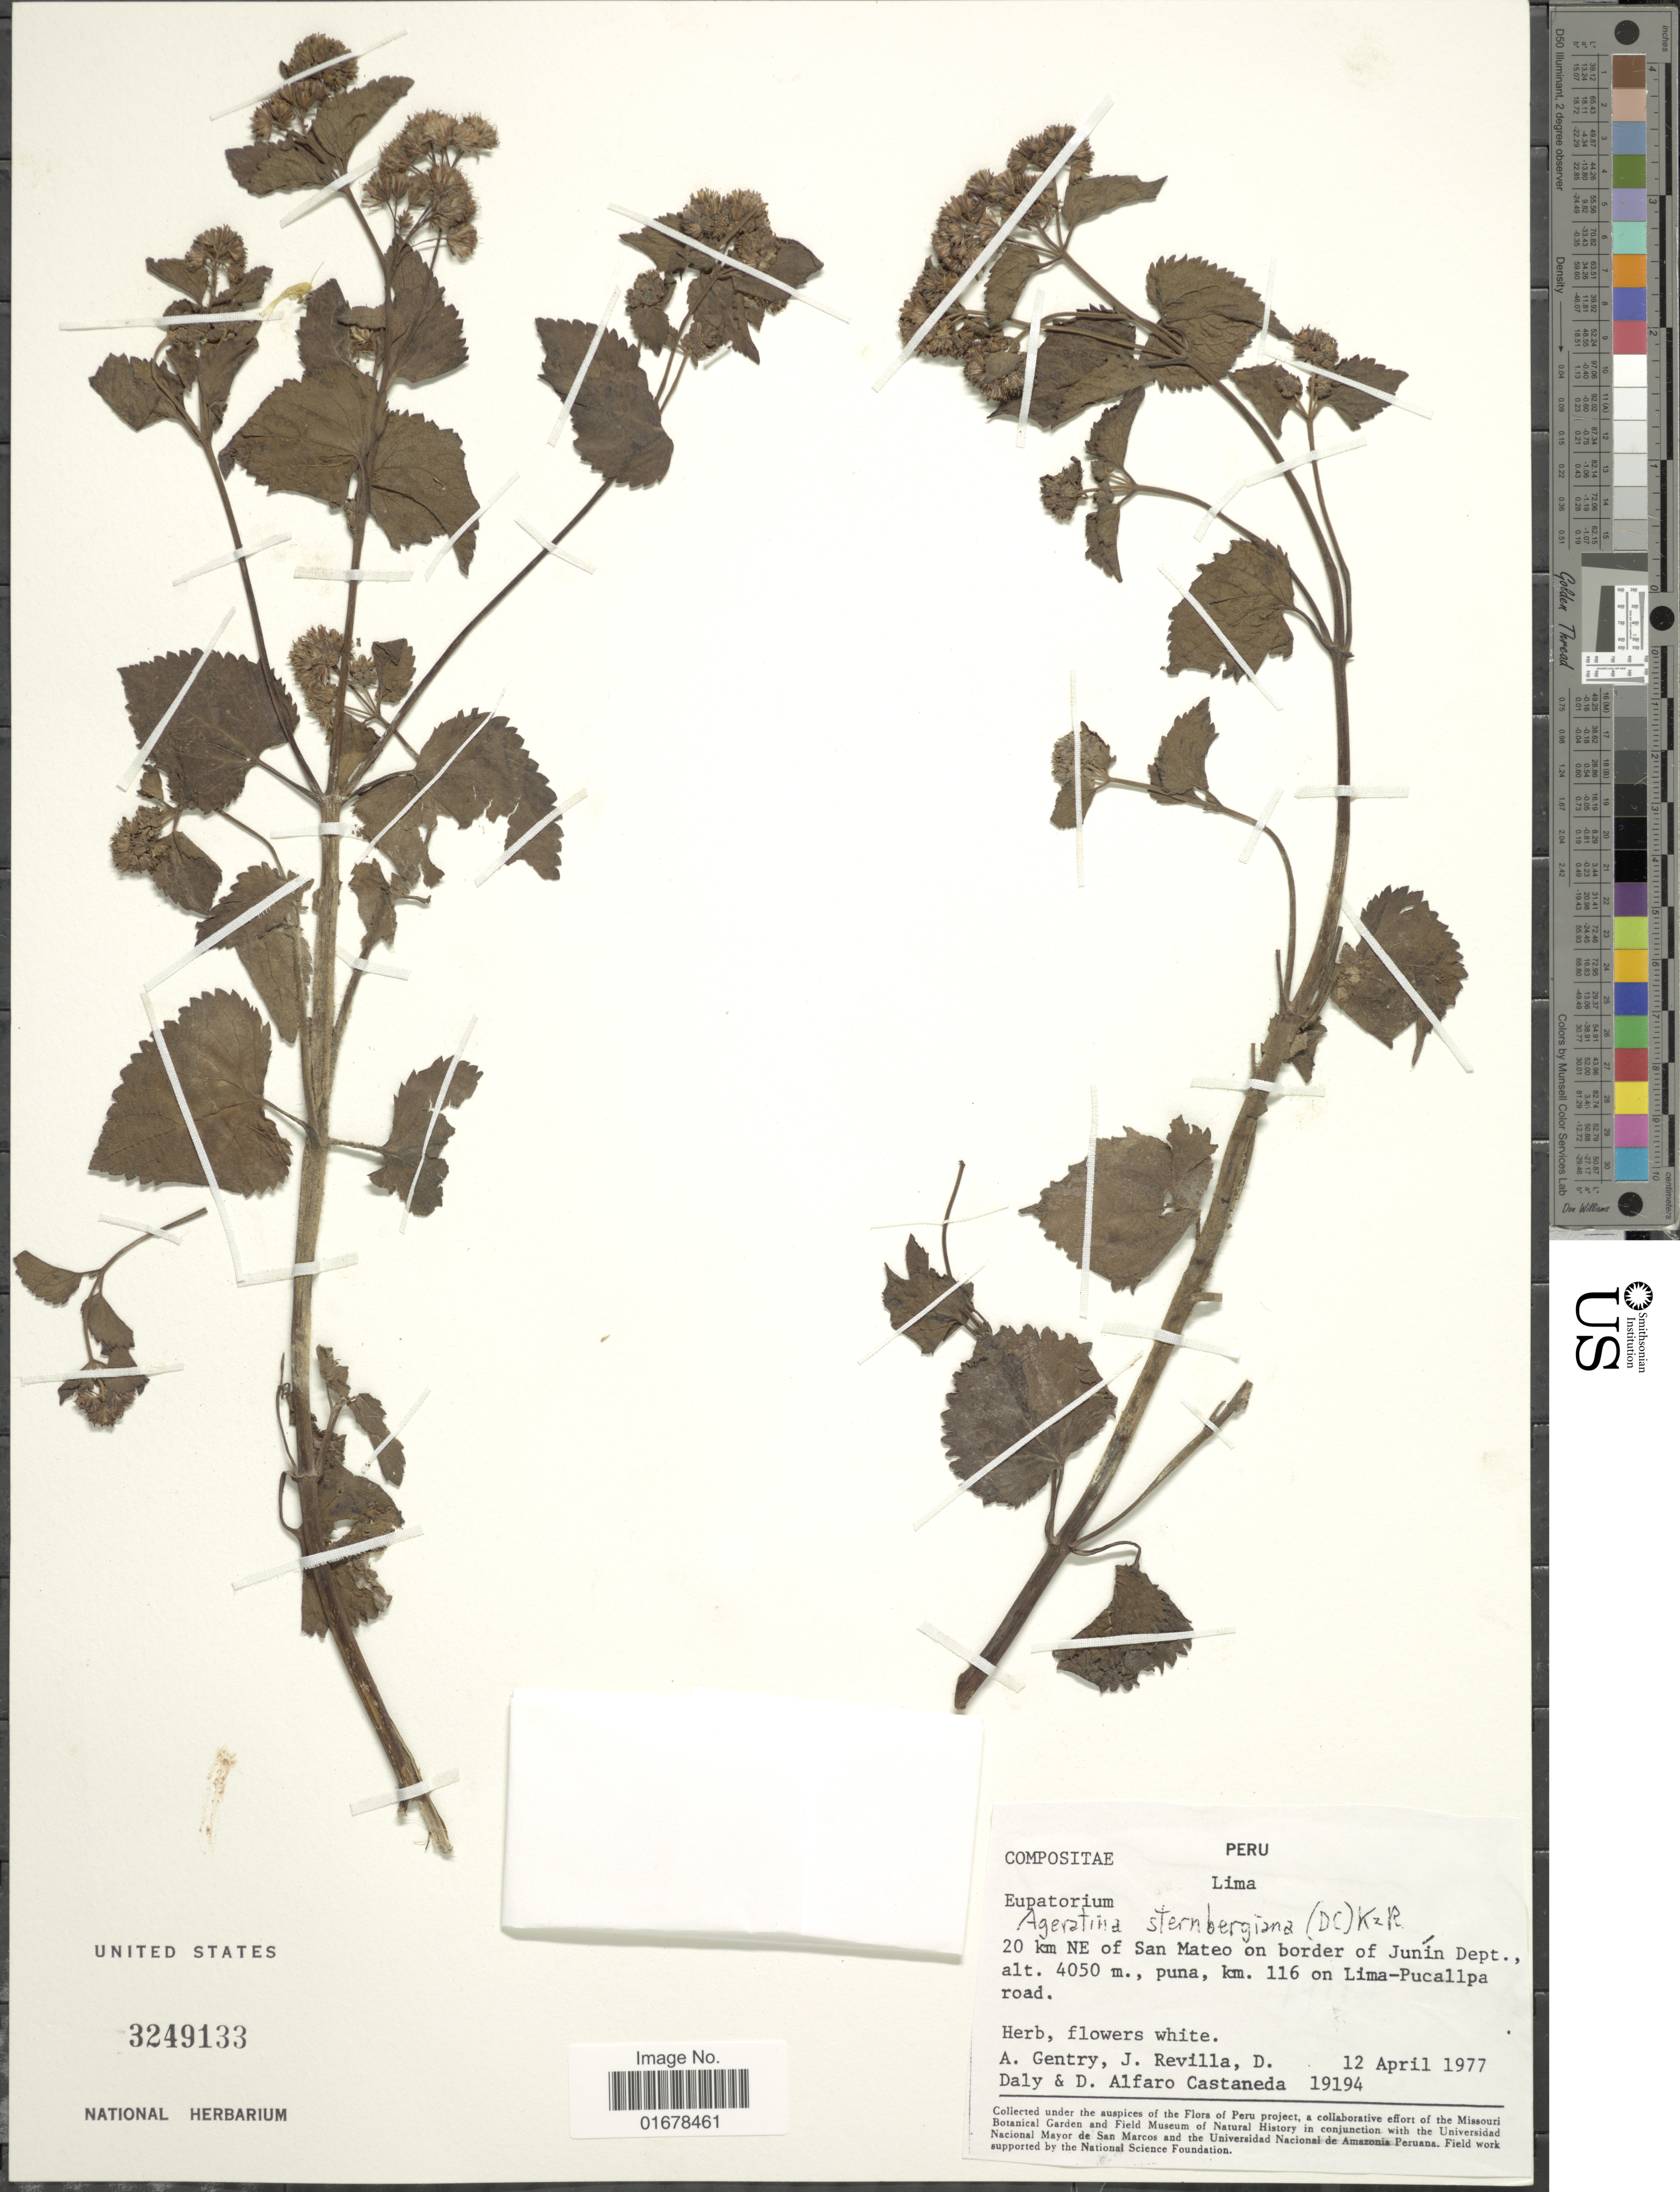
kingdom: Plantae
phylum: Tracheophyta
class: Magnoliopsida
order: Asterales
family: Asteraceae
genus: Ageratina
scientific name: Ageratina sternbergiana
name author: (DC.) R.M. King & H. Rob.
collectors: A. H. Gentry, J. Revilla, D. C. Daly & A. Castañeda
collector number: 19194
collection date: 1977-04-12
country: Peru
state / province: Lima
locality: Lima, 20 km NE of San Mateo on border of Junin; dept., puna, Lima-Pucallpa road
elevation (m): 4050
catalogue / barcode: US 3249133